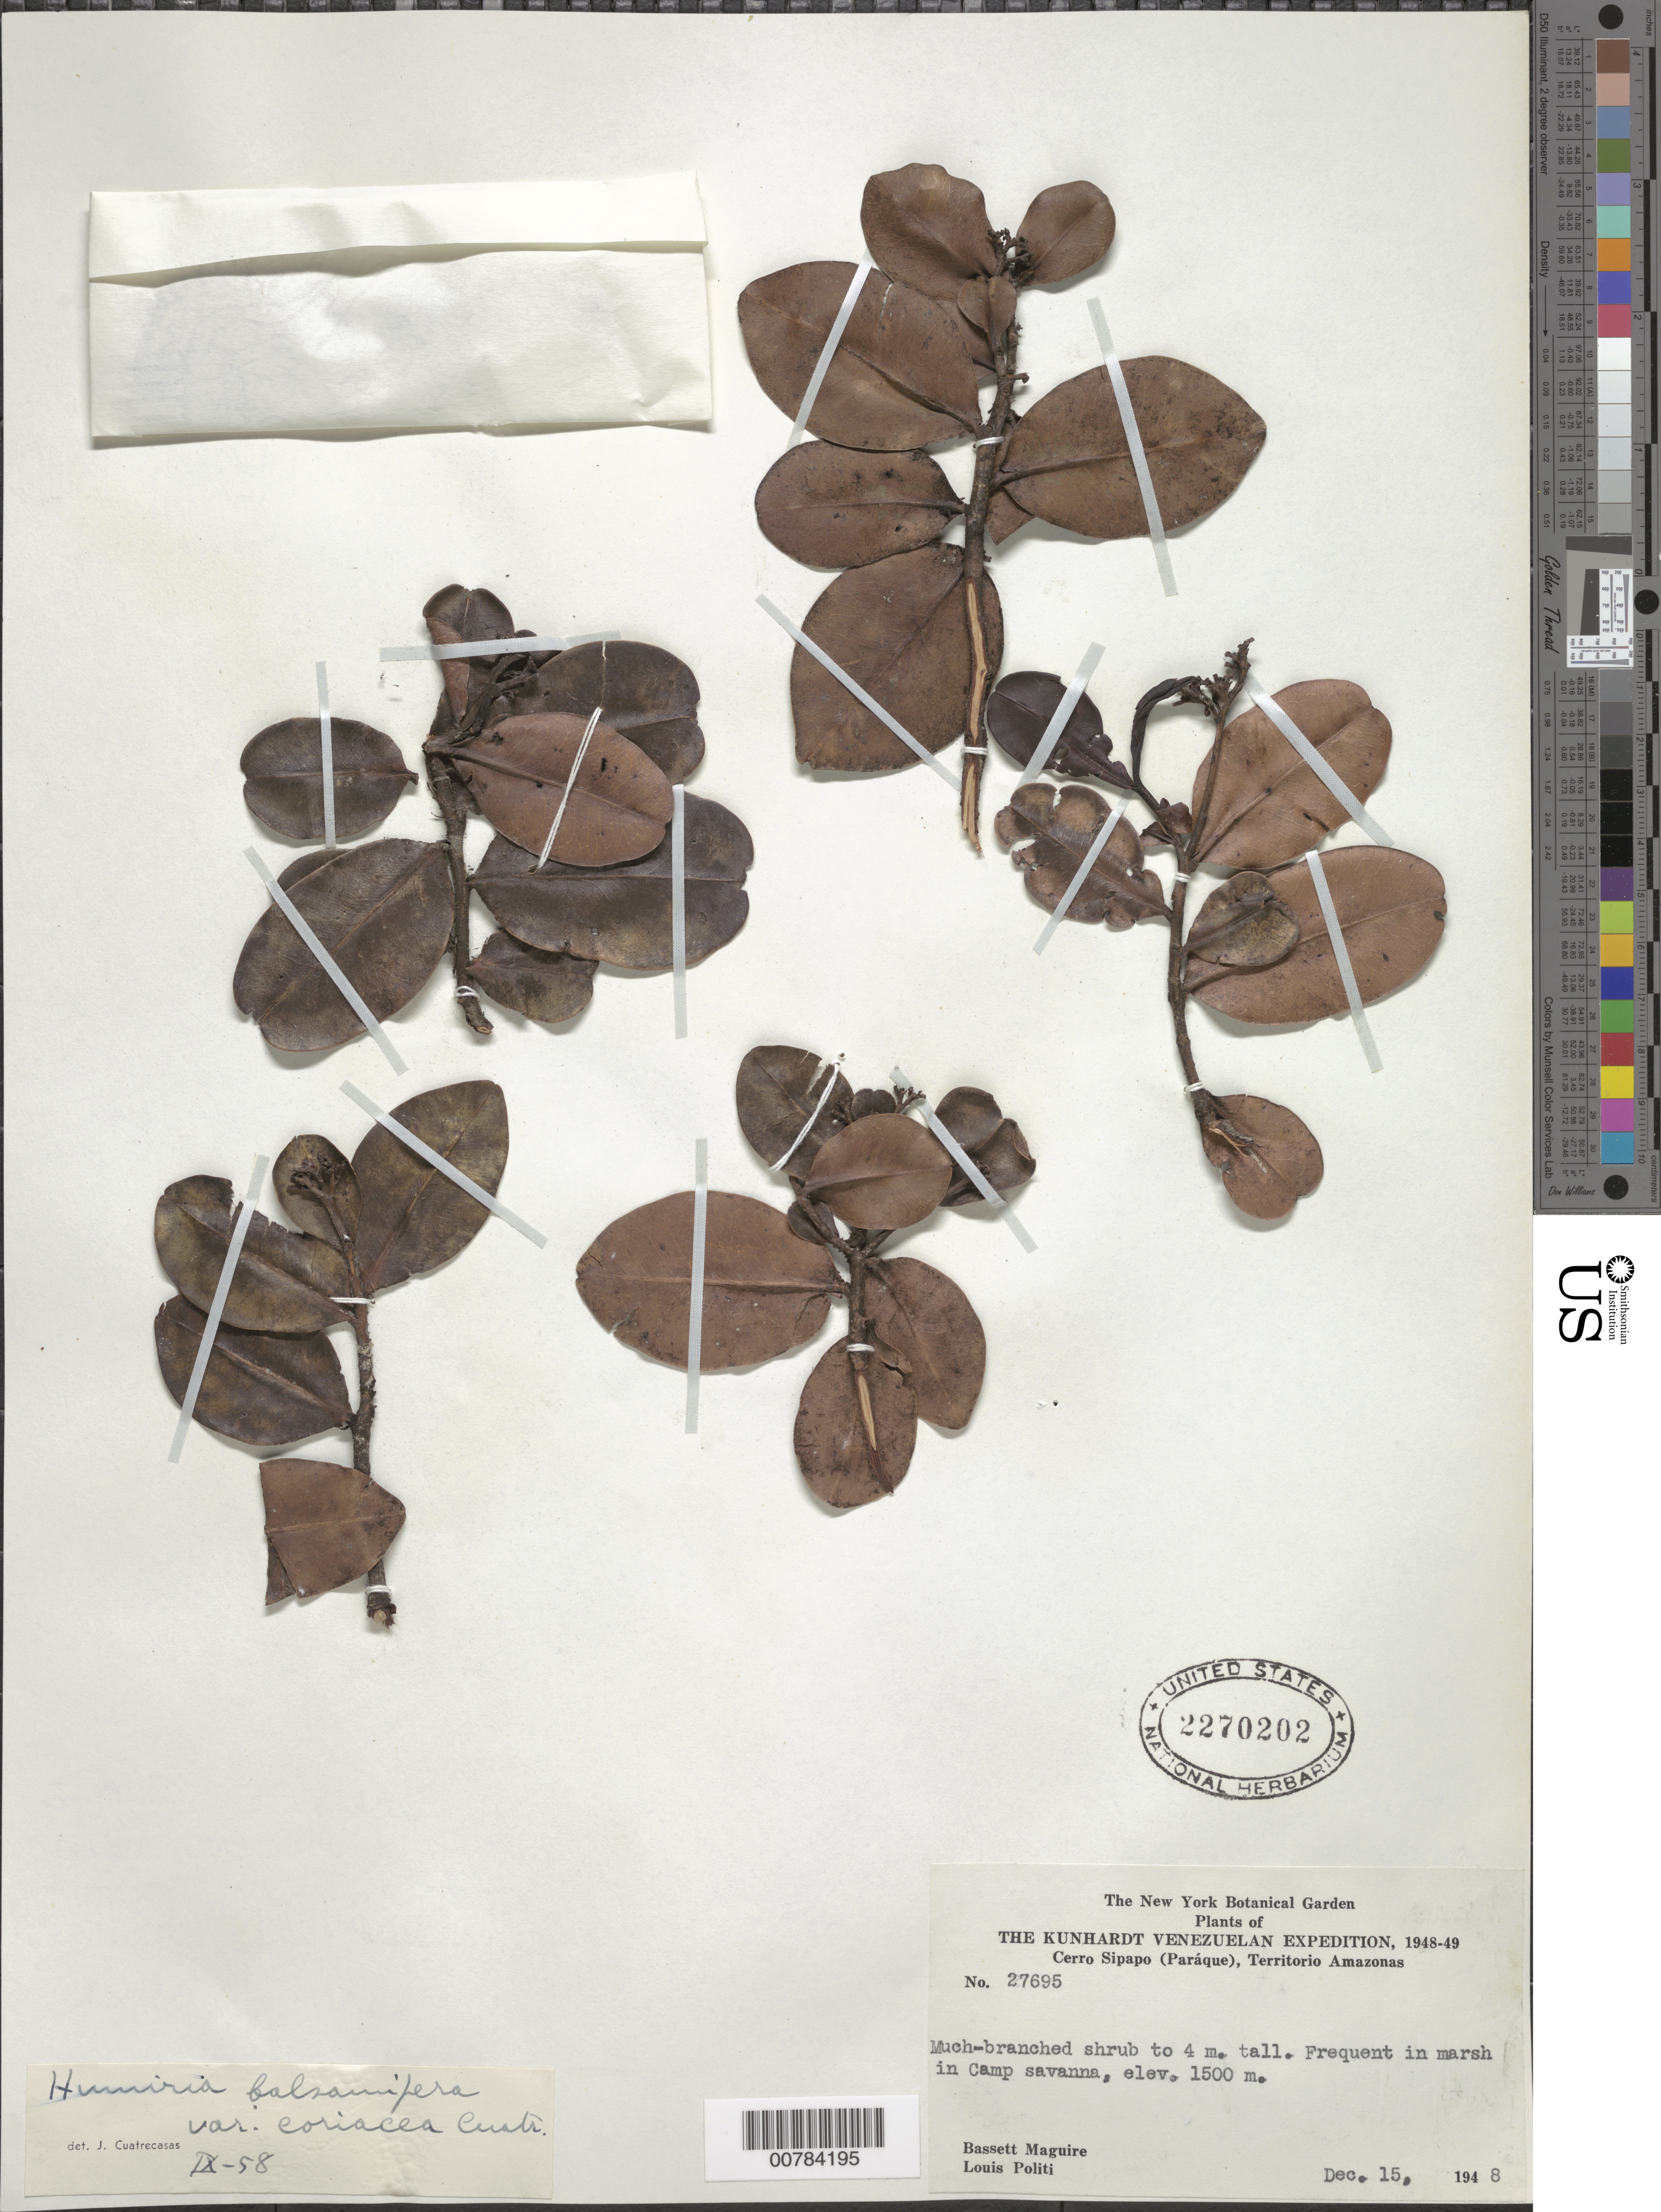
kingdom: Plantae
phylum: Tracheophyta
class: Magnoliopsida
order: Malpighiales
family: Humiriaceae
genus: Humiria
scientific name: Humiria balsamifera var. coriacea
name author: Cuatrec.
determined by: Cuatrecasas, J.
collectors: B. Maguire & L. Politi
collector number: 27695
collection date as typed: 15-Dec-48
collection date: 1948-12-15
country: Venezuela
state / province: Amazonas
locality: Cerro Sipapo (Paráque), Camp Savanna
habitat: Marsh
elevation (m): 1500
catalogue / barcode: US 2270202